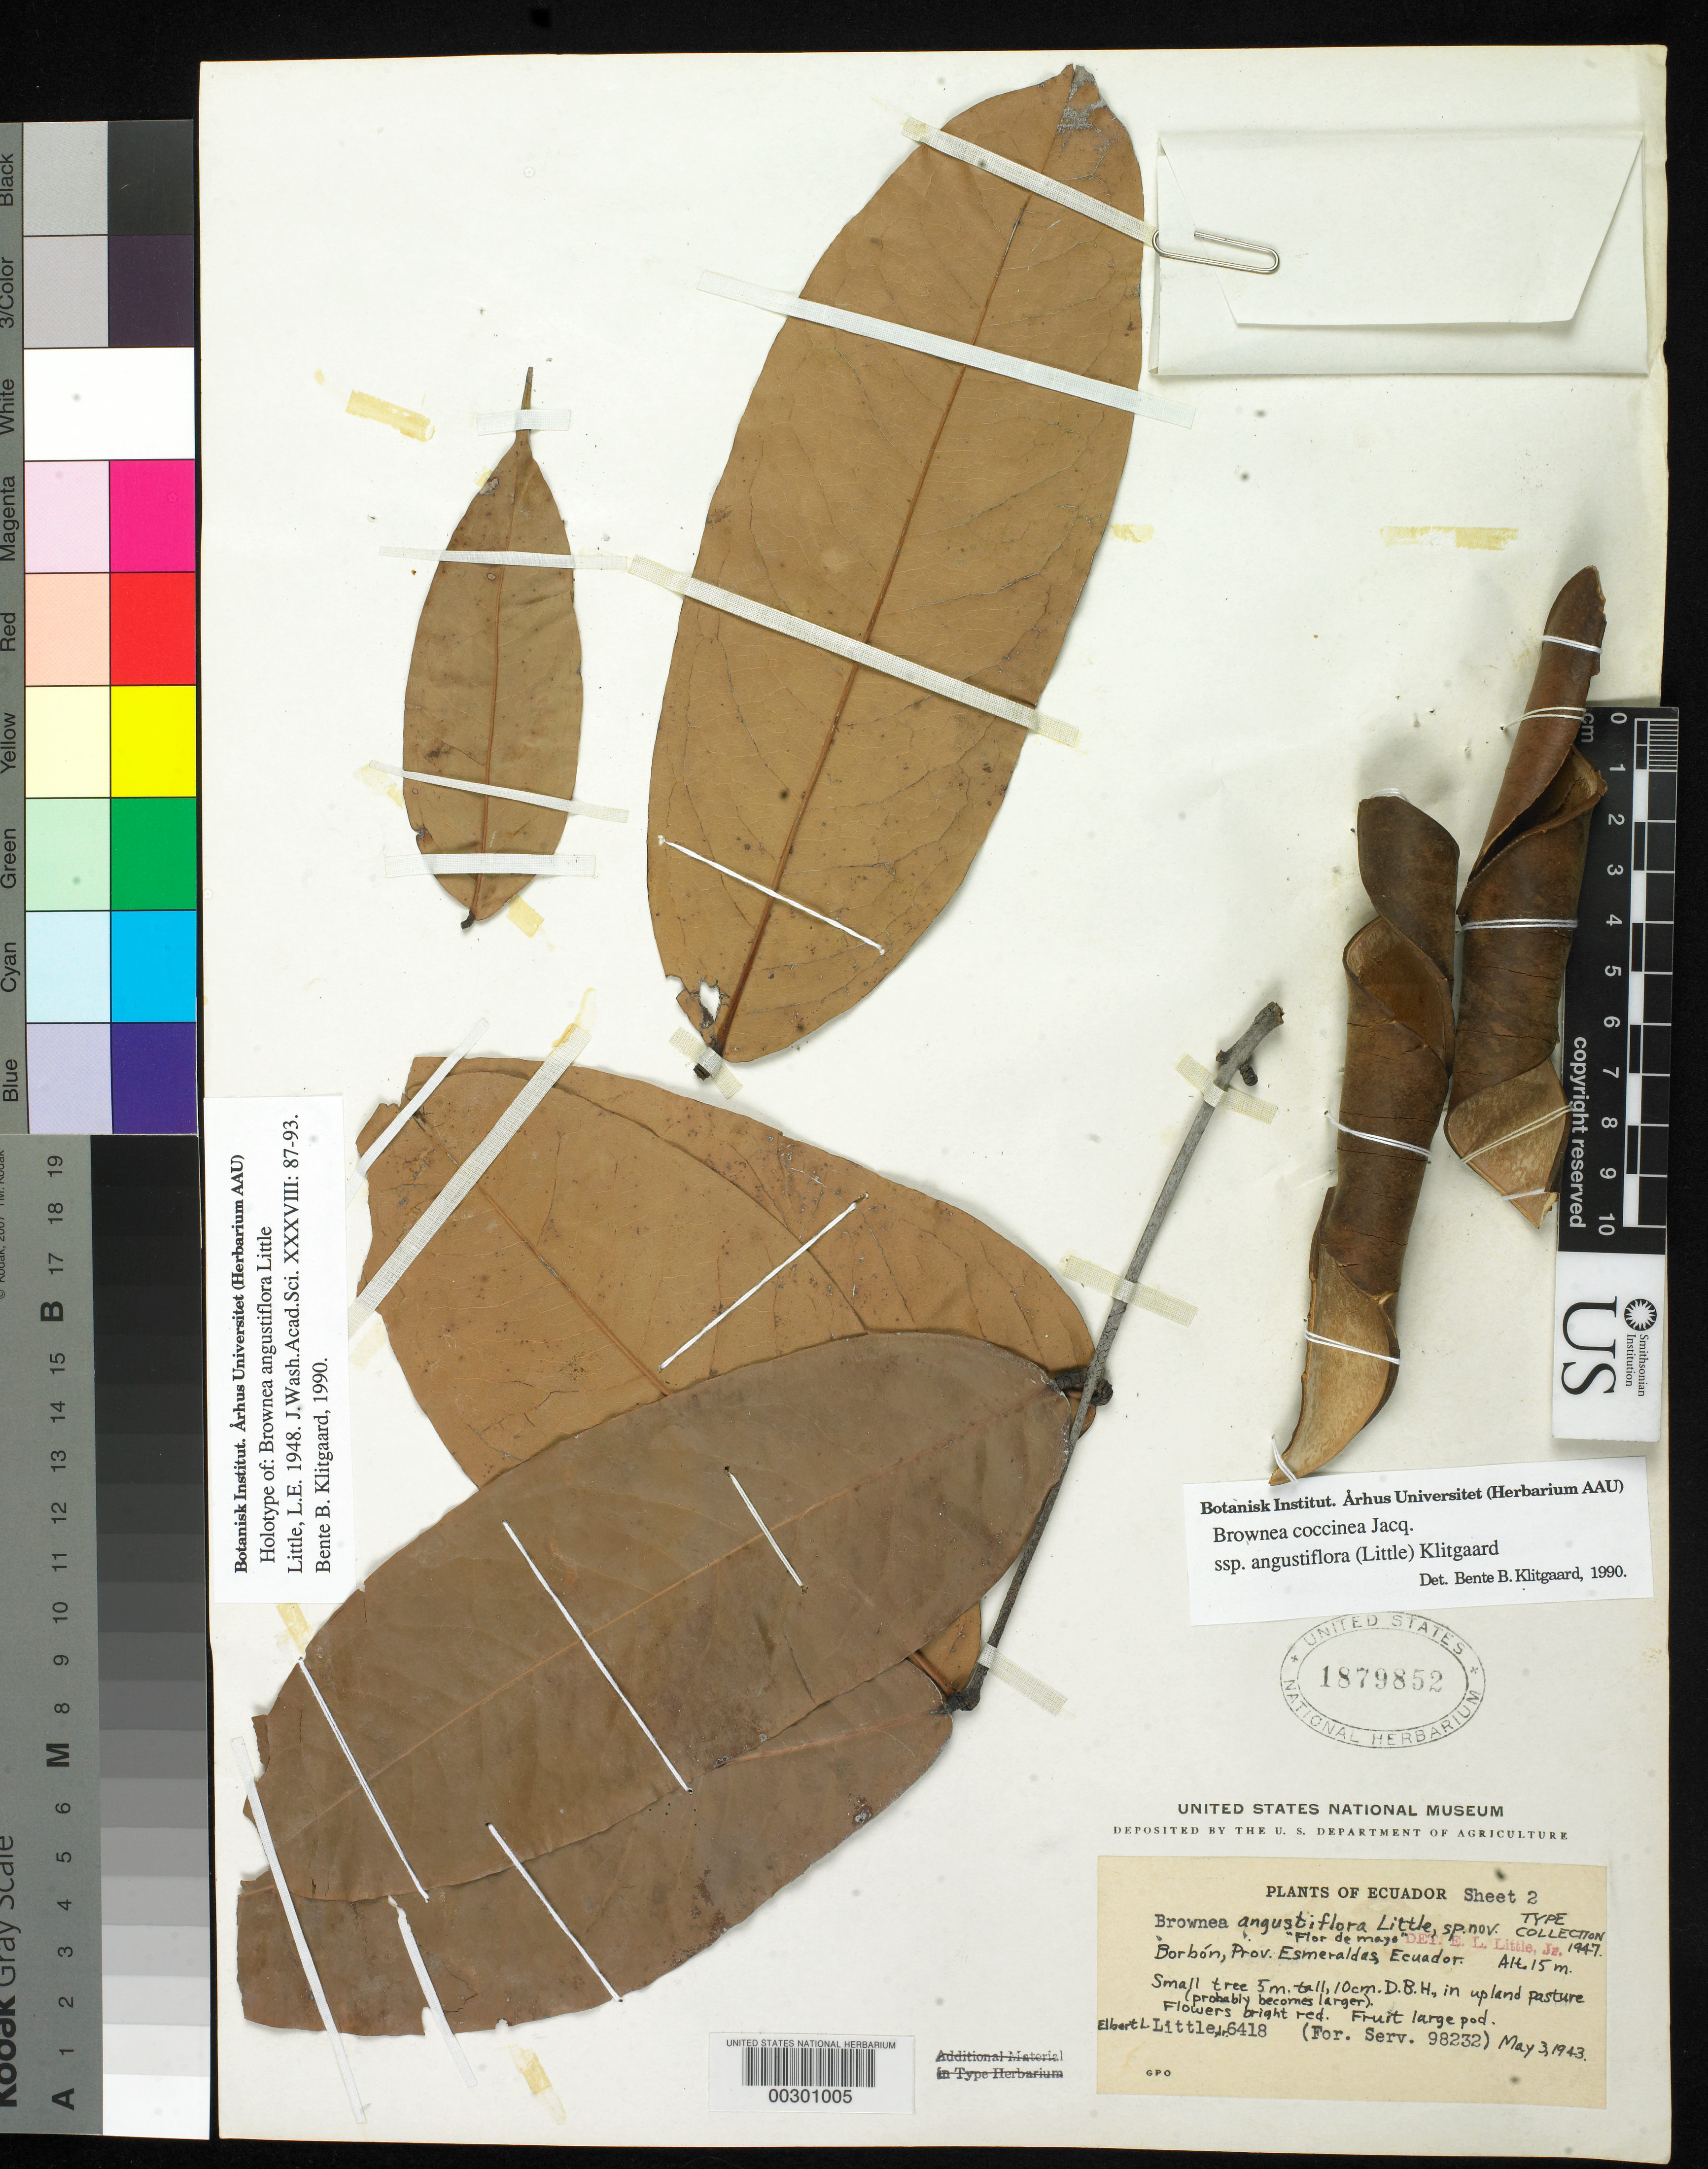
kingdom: Plantae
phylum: Tracheophyta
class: Magnoliopsida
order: Fabales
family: Fabaceae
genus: Brownea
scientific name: Brownea angustiflora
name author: Little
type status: Holotype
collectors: E. L. Little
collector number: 6418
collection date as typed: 03 May 1943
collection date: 1943-05-03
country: Ecuador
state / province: Esmeraldas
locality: Borbon.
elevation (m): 15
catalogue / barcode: US 1879852